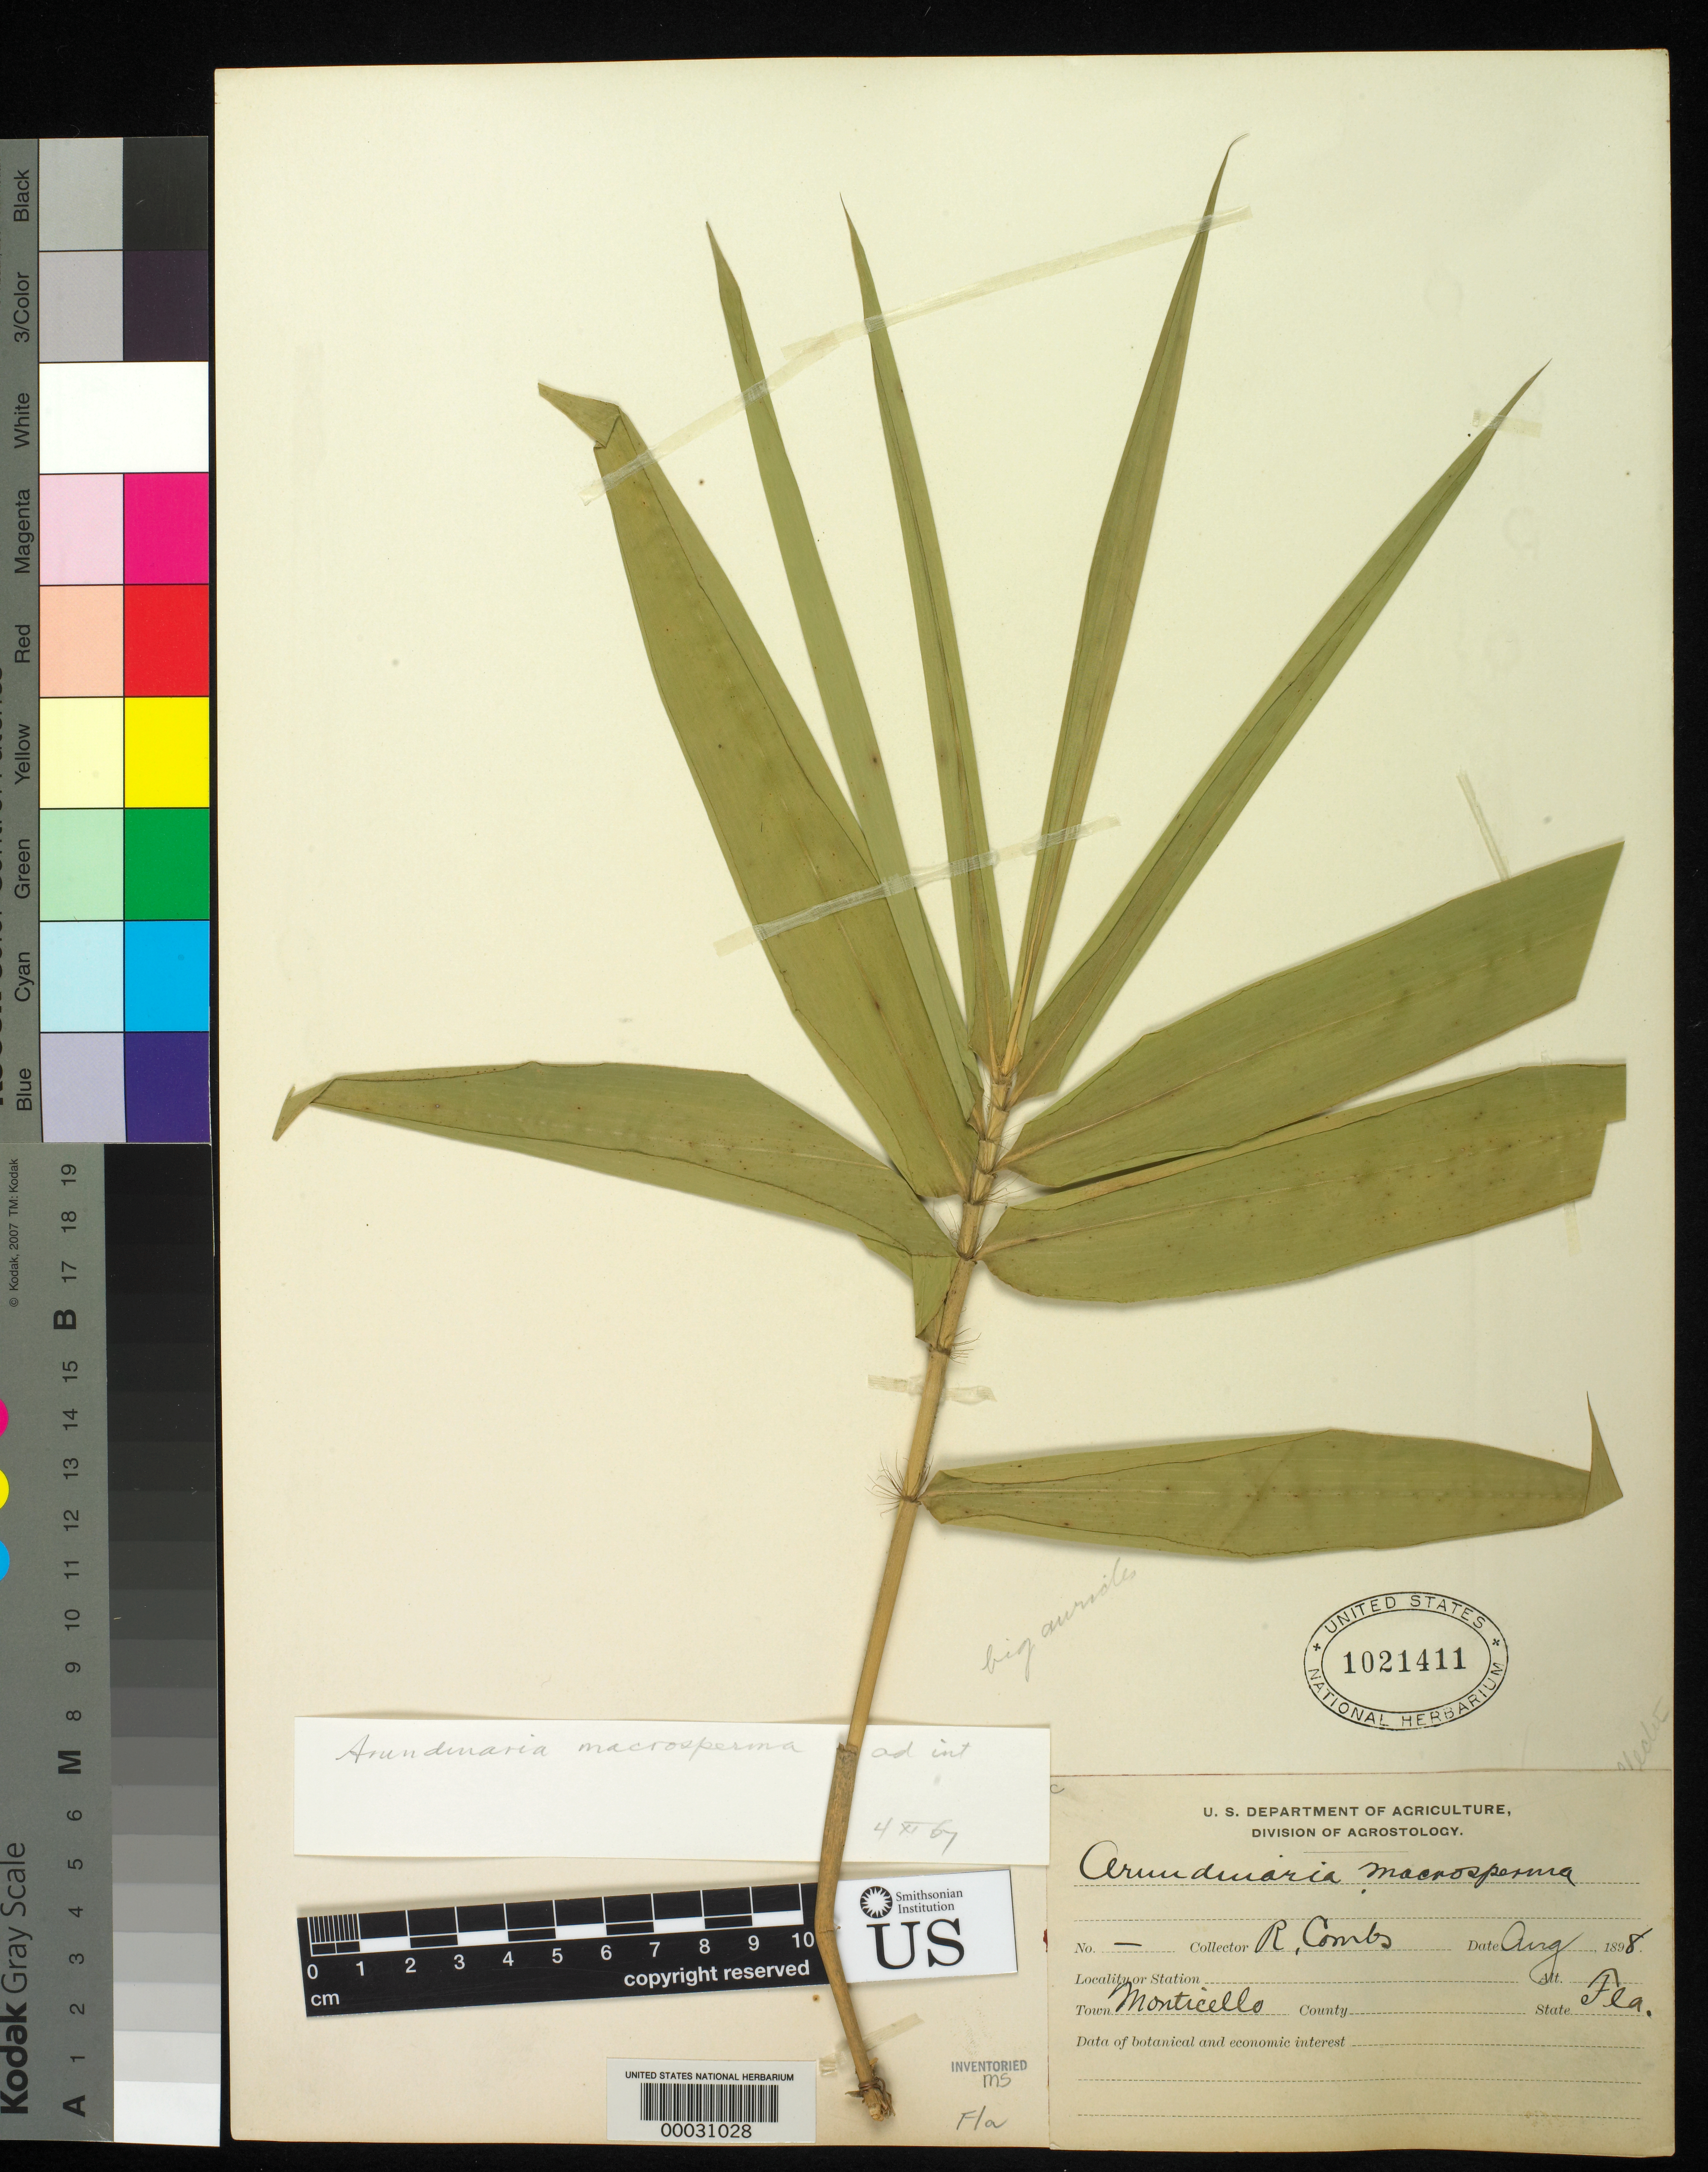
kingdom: Plantae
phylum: Tracheophyta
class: Liliopsida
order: Poales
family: Poaceae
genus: Arundinaria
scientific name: Arundinaria gigantea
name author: (Walter) Muhl.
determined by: Poaceae Reorganization Project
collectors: R. Combs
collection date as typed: Aug 1898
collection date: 1898-08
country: United States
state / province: Florida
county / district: Jefferson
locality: Monticello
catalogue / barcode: US 1021411